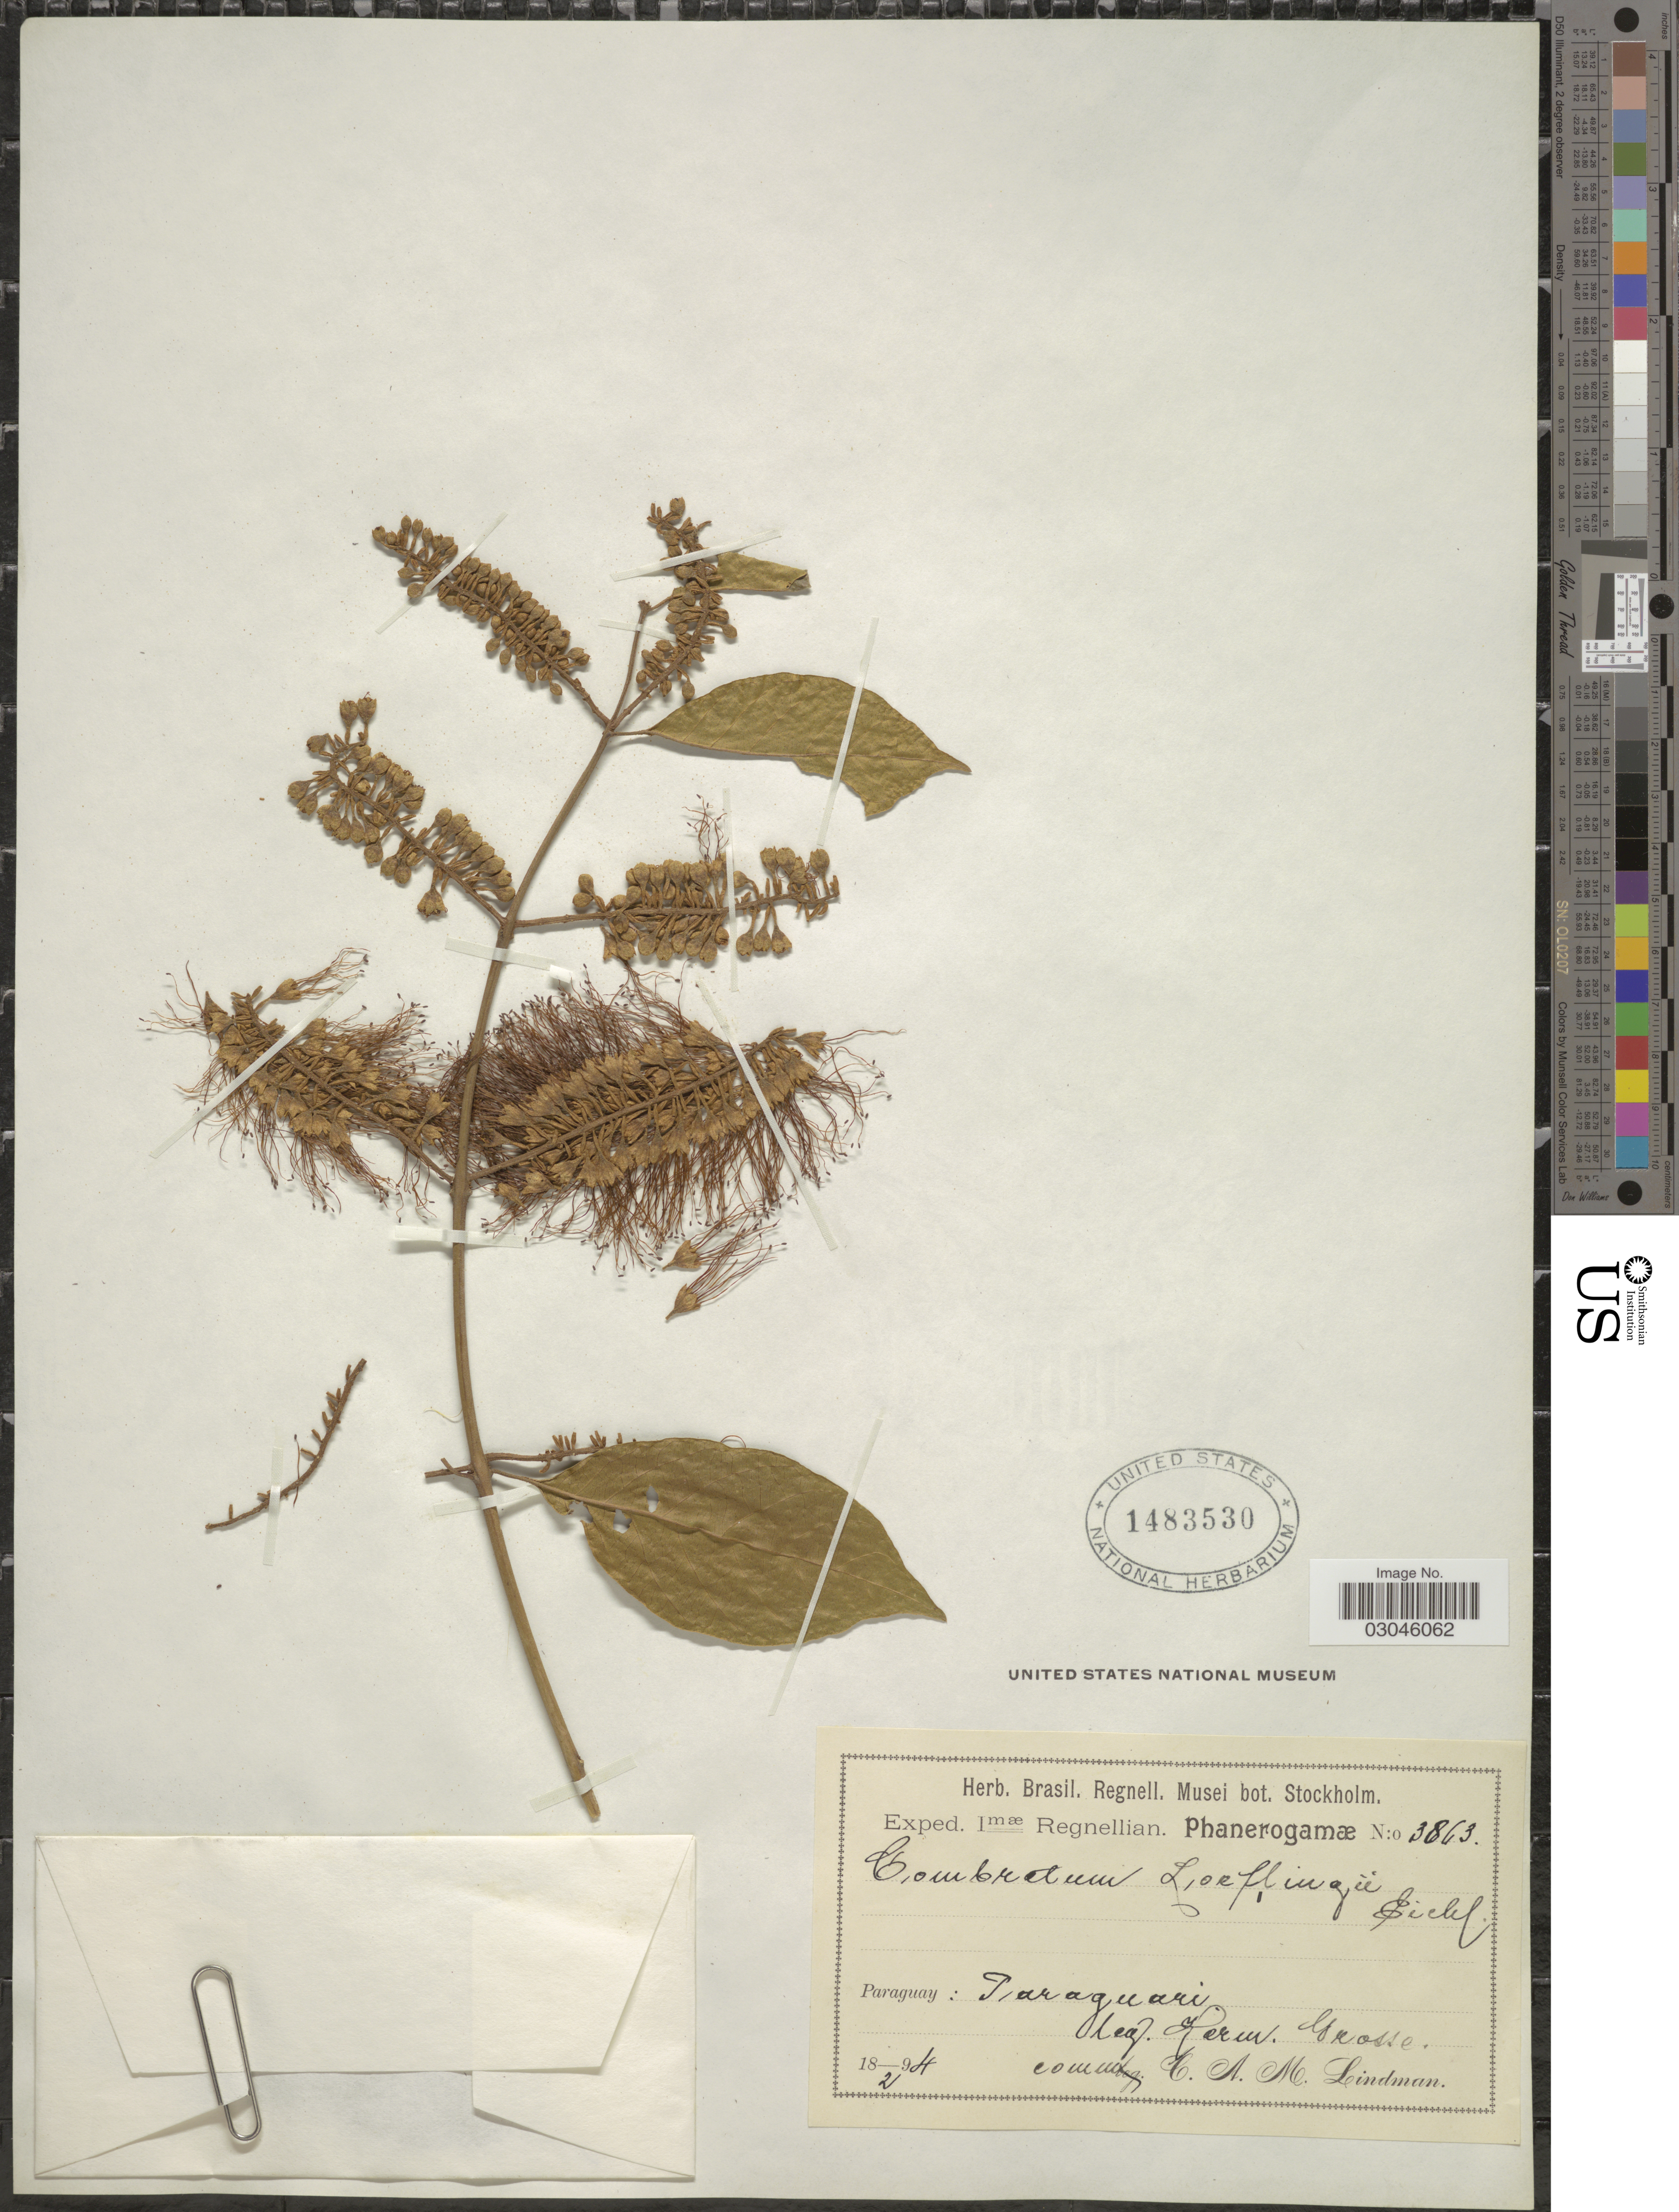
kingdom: Plantae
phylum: Tracheophyta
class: Magnoliopsida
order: Myrtales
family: Combretaceae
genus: Combretum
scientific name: Combretum fruticosum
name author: (Loefl.) Stuntz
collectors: H. Grosse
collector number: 3863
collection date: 1894-02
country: Paraguay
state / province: Paraguari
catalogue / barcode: US 1483530